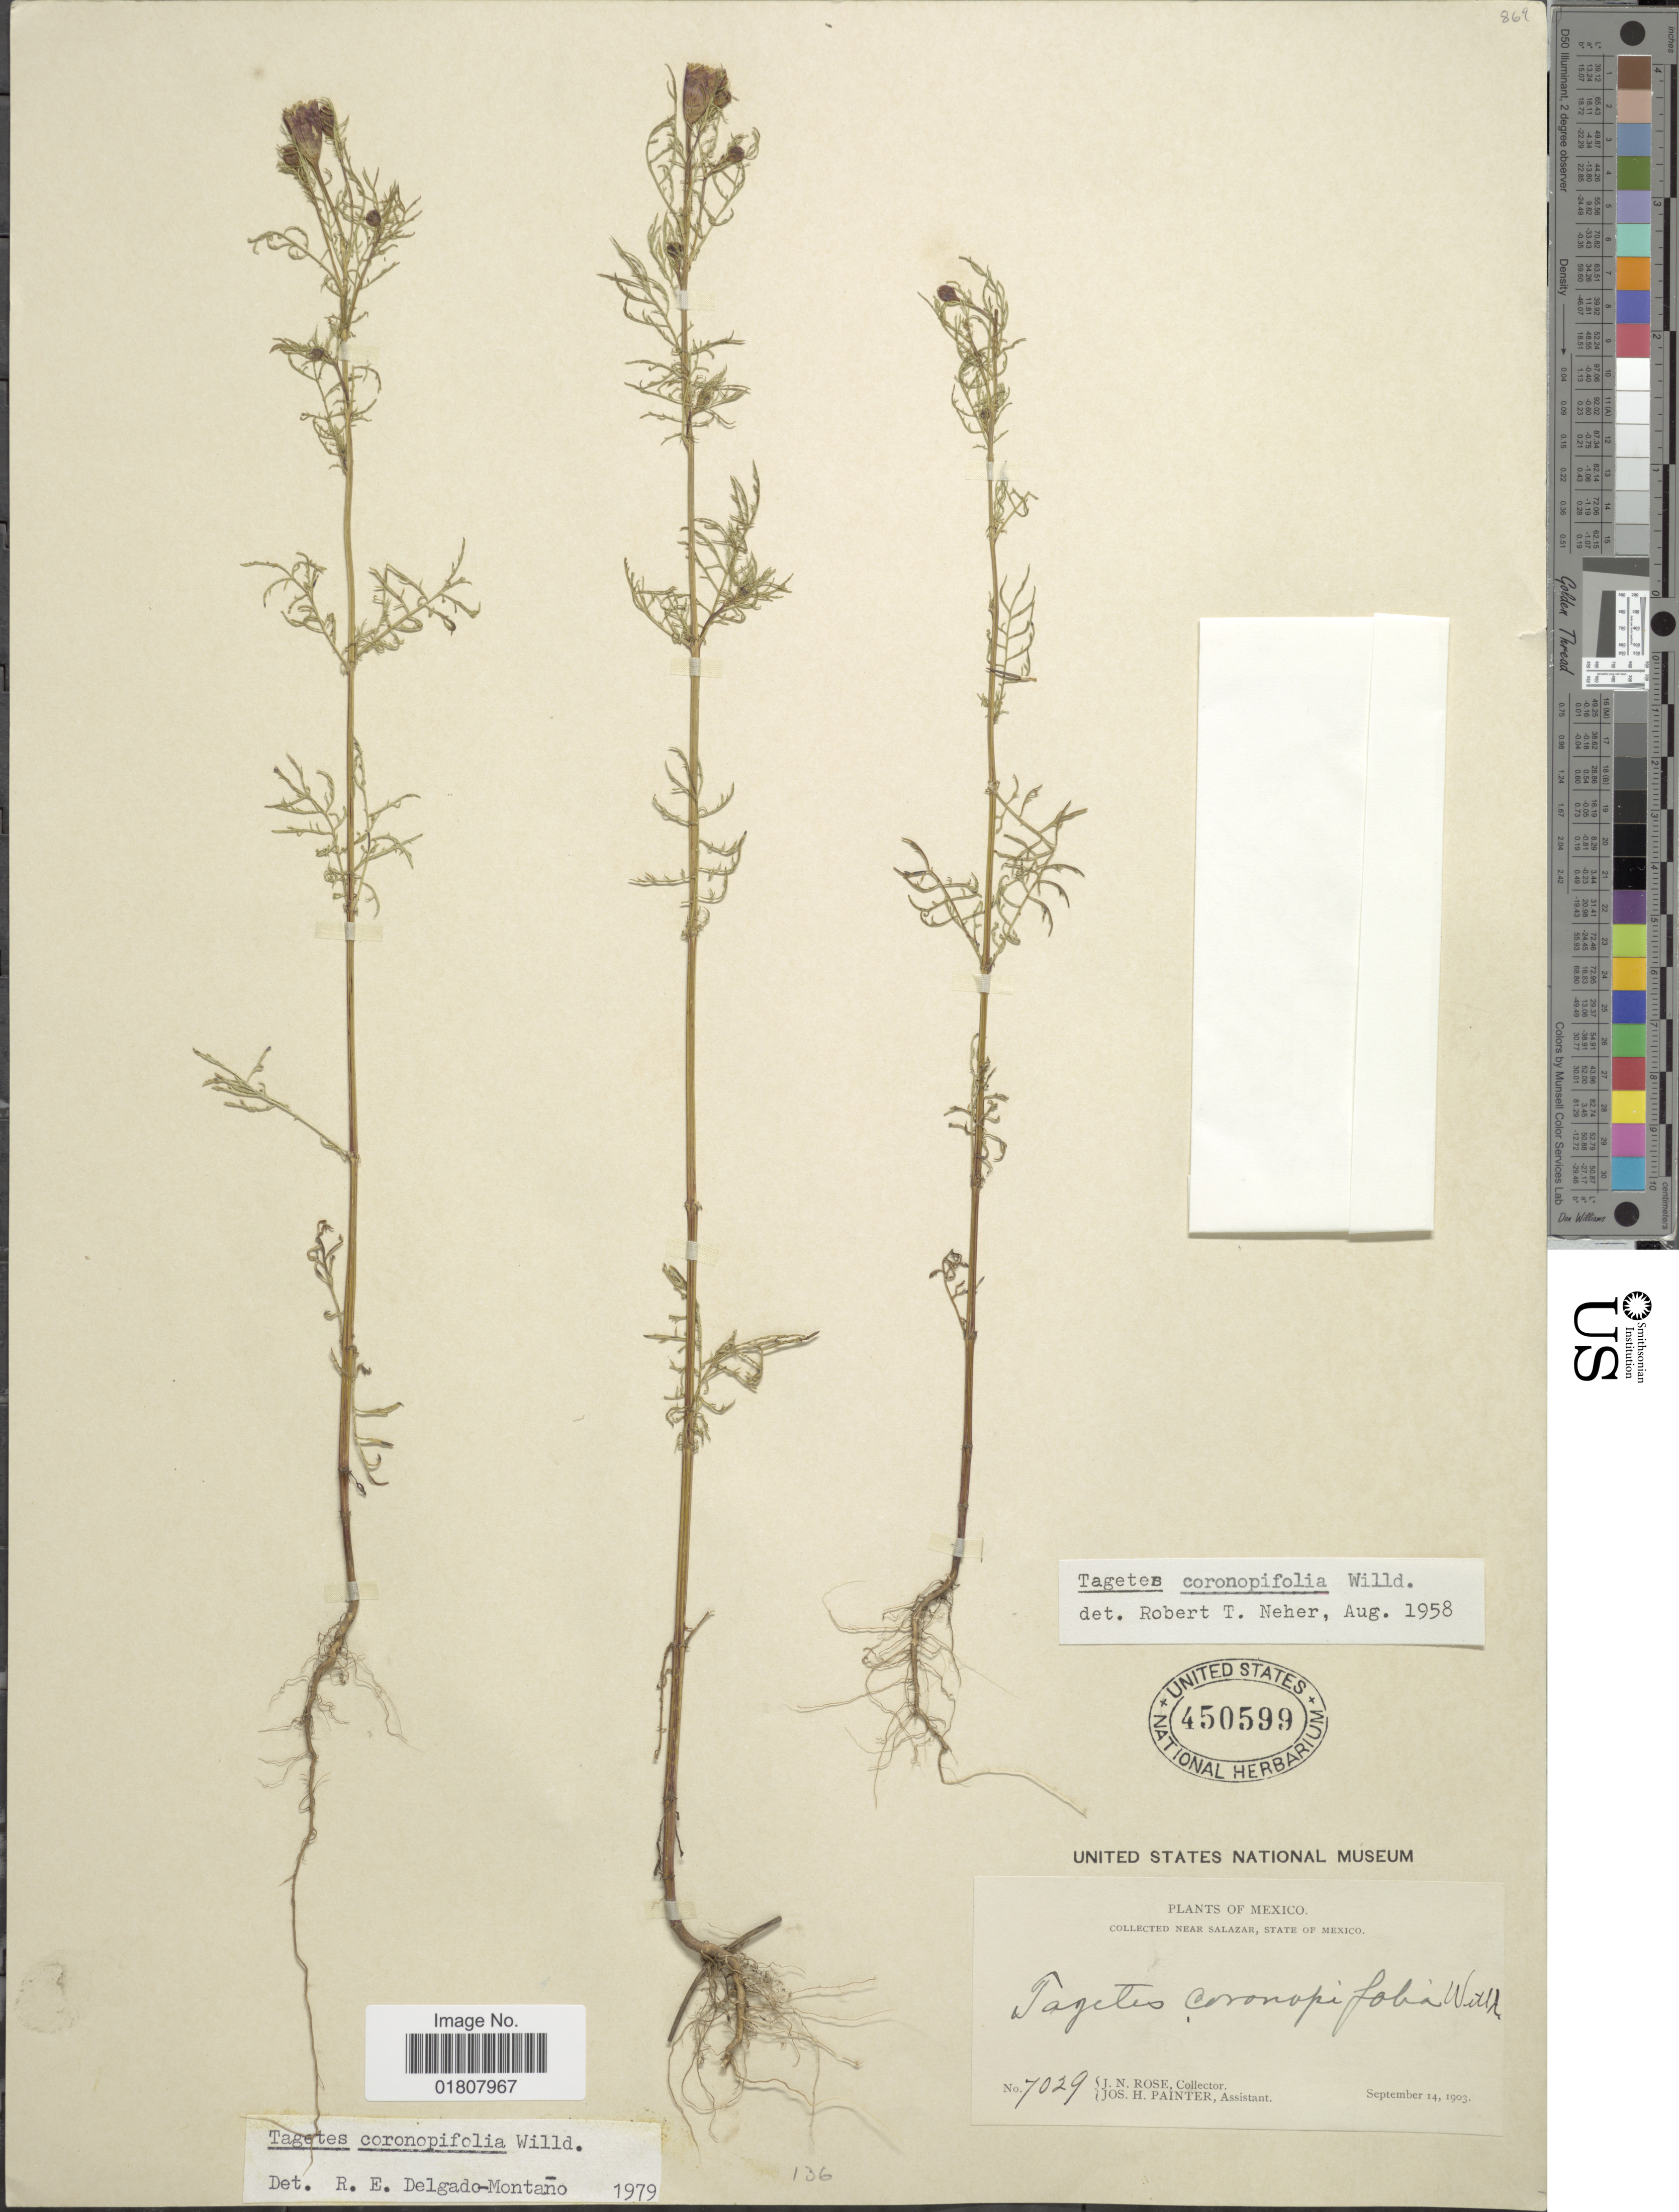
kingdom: Plantae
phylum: Tracheophyta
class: Magnoliopsida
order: Asterales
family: Asteraceae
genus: Tagetes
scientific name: Tagetes coronopifolia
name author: Willd.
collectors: J. N. Rose & J. H. Painter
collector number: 7029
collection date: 1903-09-14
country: Mexico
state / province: México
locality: Near Salazar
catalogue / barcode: US 450599